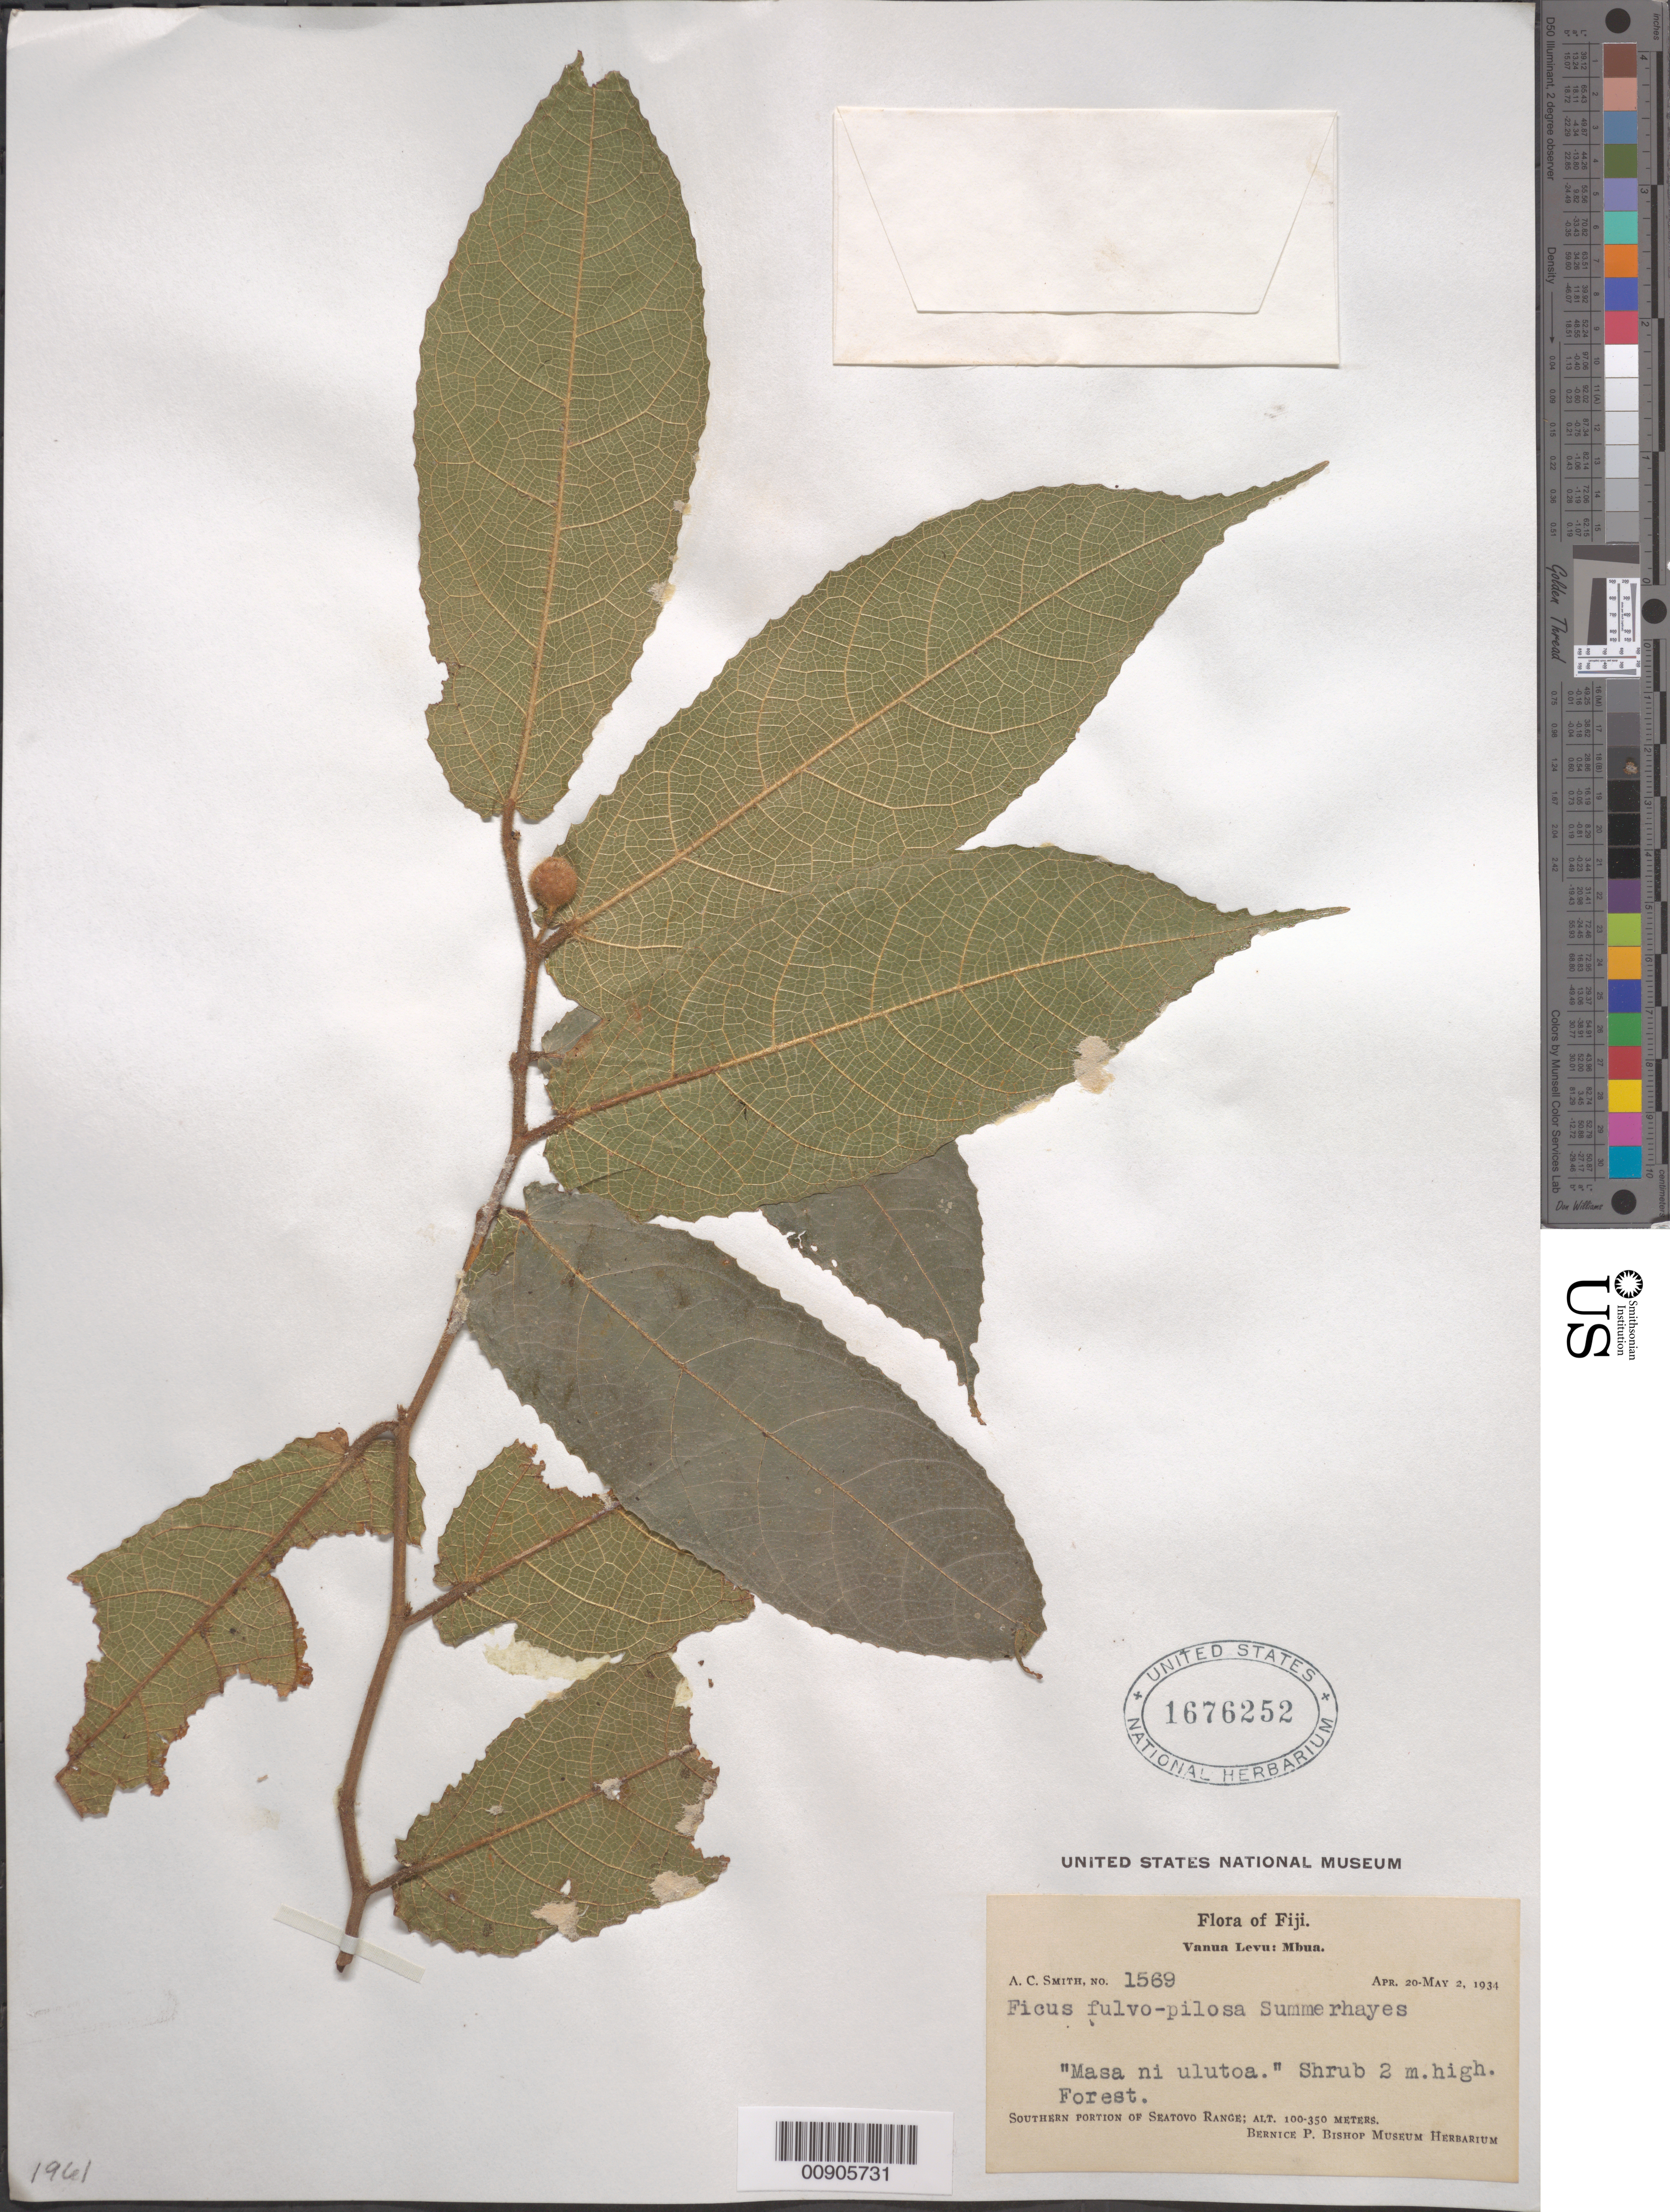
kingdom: Plantae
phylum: Tracheophyta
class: Magnoliopsida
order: Rosales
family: Moraceae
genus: Ficus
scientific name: Ficus fulvopilosa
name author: Summerh.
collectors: C. A. Smith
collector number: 1569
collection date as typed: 20 Apr 1934 to 02 May 1941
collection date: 1934-04-20/1941-05-02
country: Fiji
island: Vanua Levu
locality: Mbua, Southern portion of Seatovo Range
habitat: forest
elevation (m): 100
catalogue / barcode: US 1676252